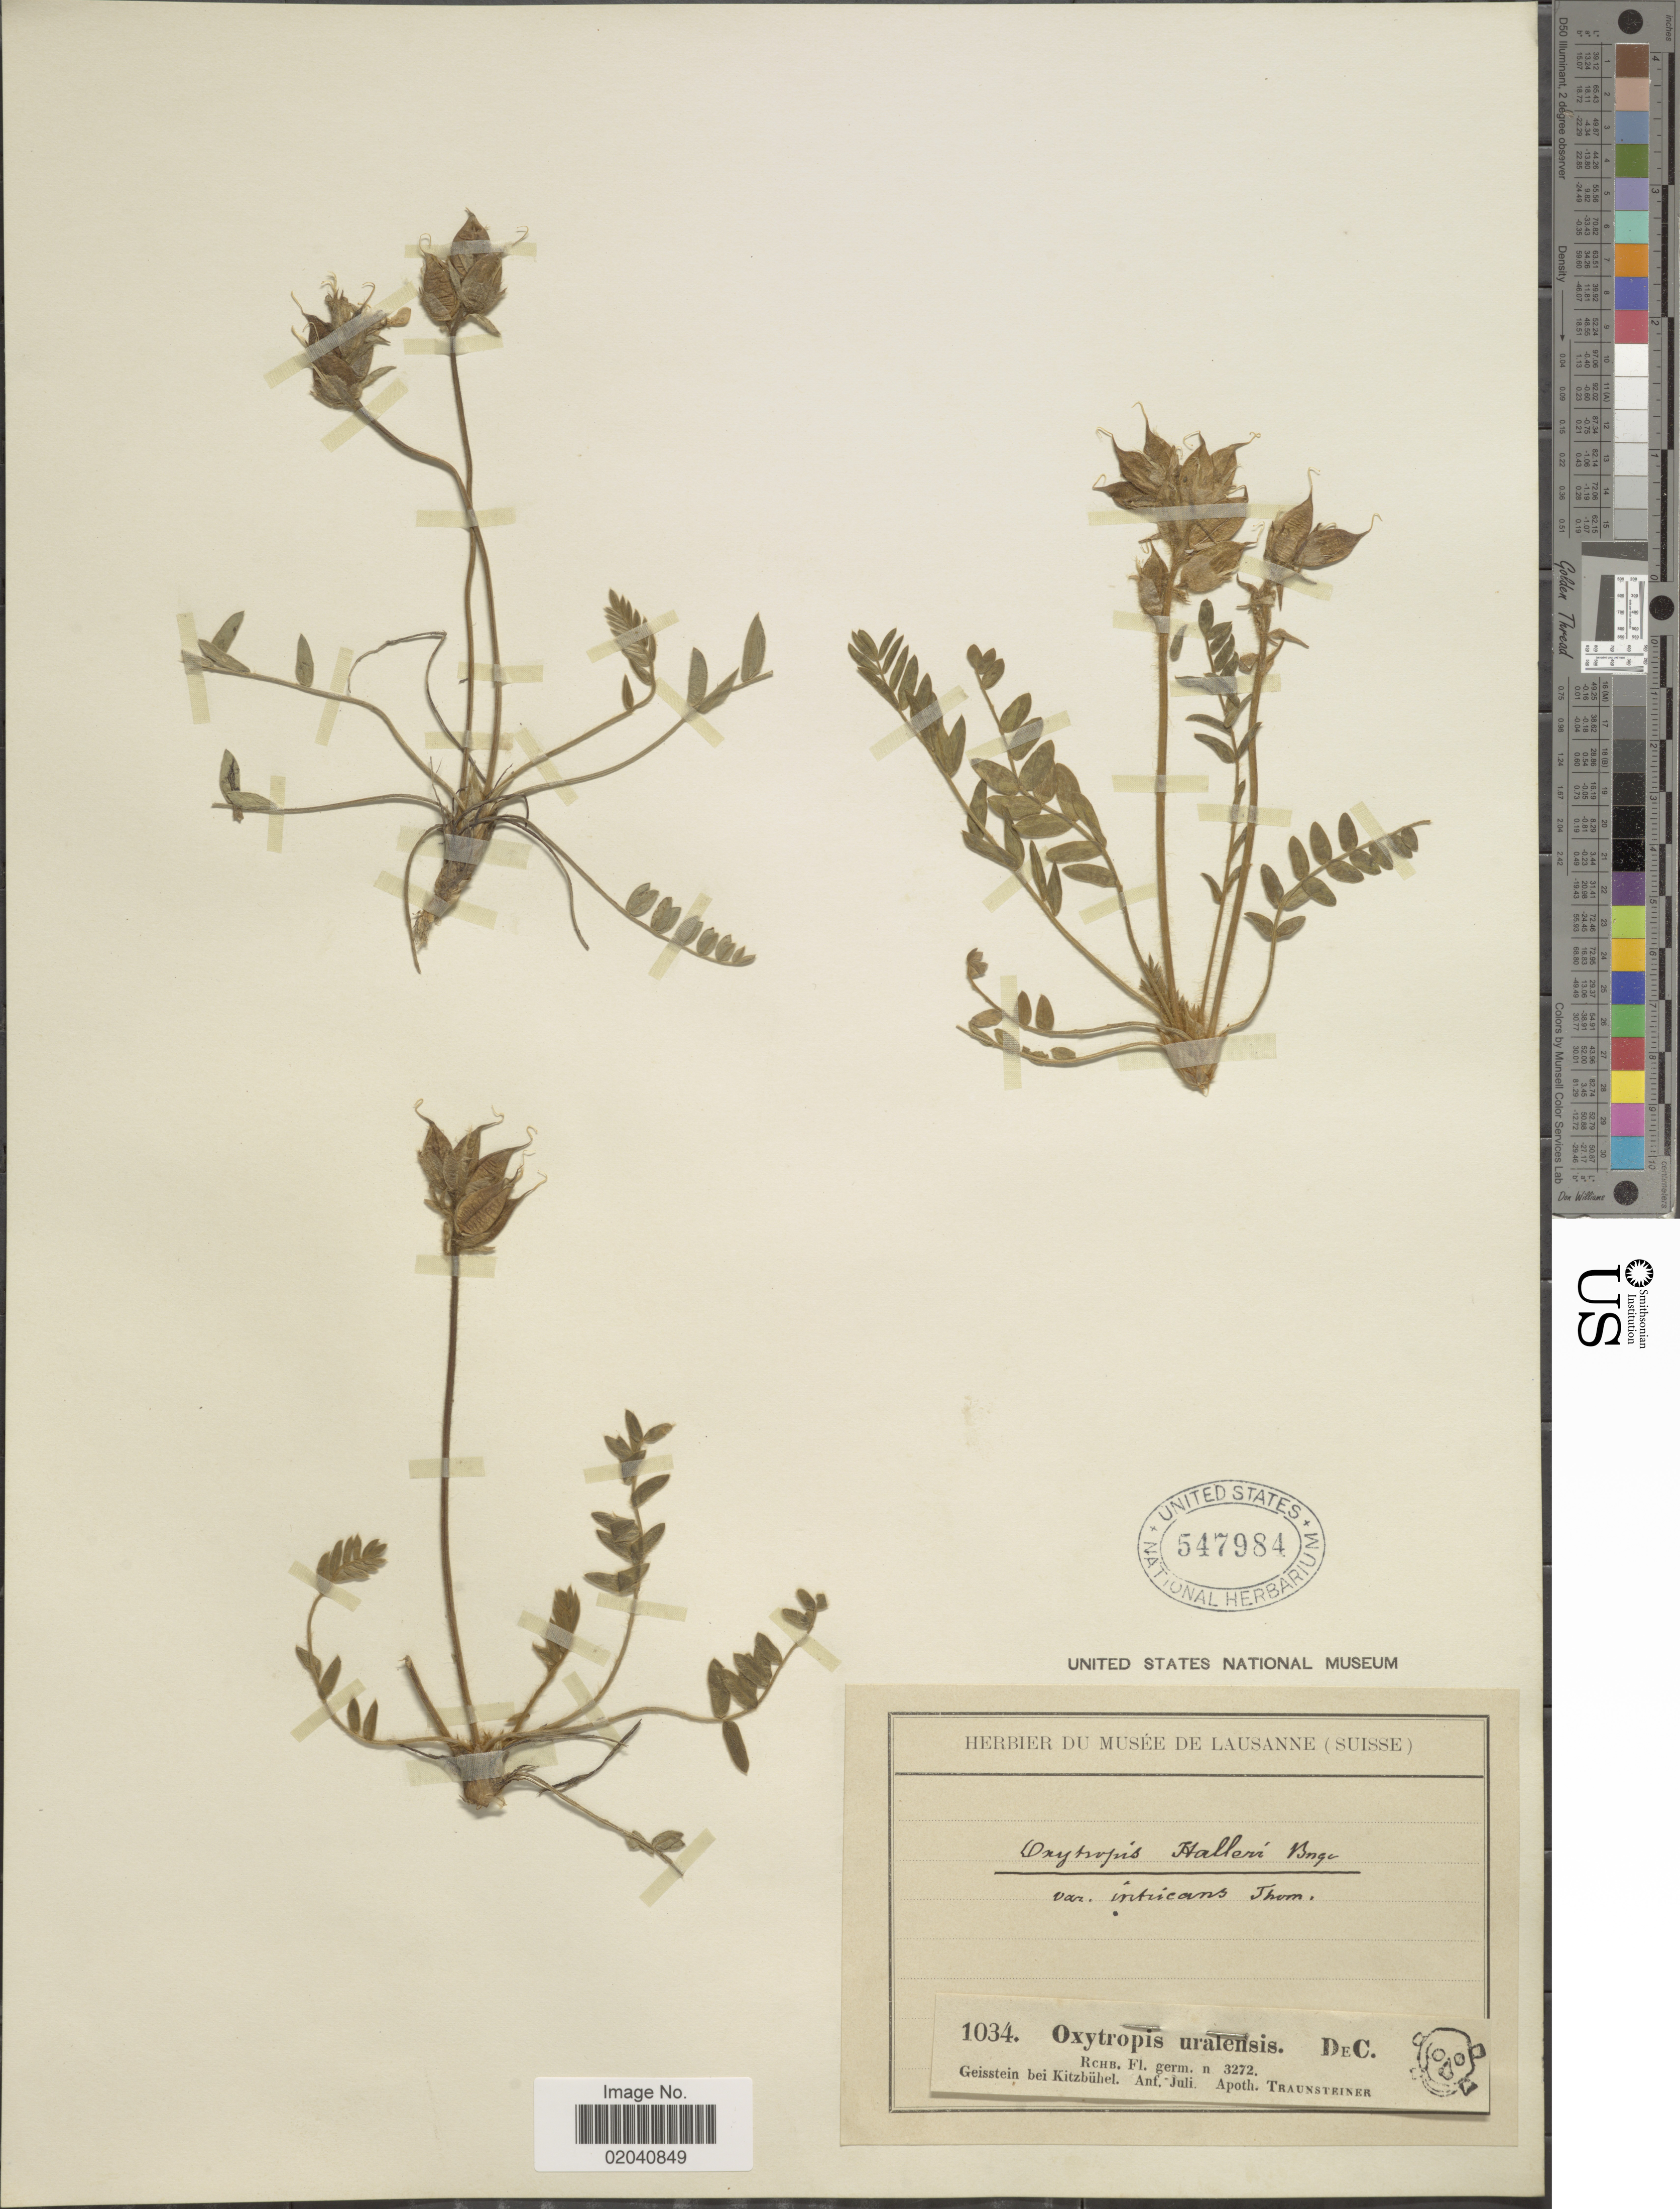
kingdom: Plantae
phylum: Tracheophyta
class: Magnoliopsida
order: Fabales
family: Fabaceae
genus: Oxytropis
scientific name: Oxytropis uralensis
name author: (L.) DC.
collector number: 1034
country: Austria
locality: Geisstein bei Kitzbühel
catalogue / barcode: US 547984